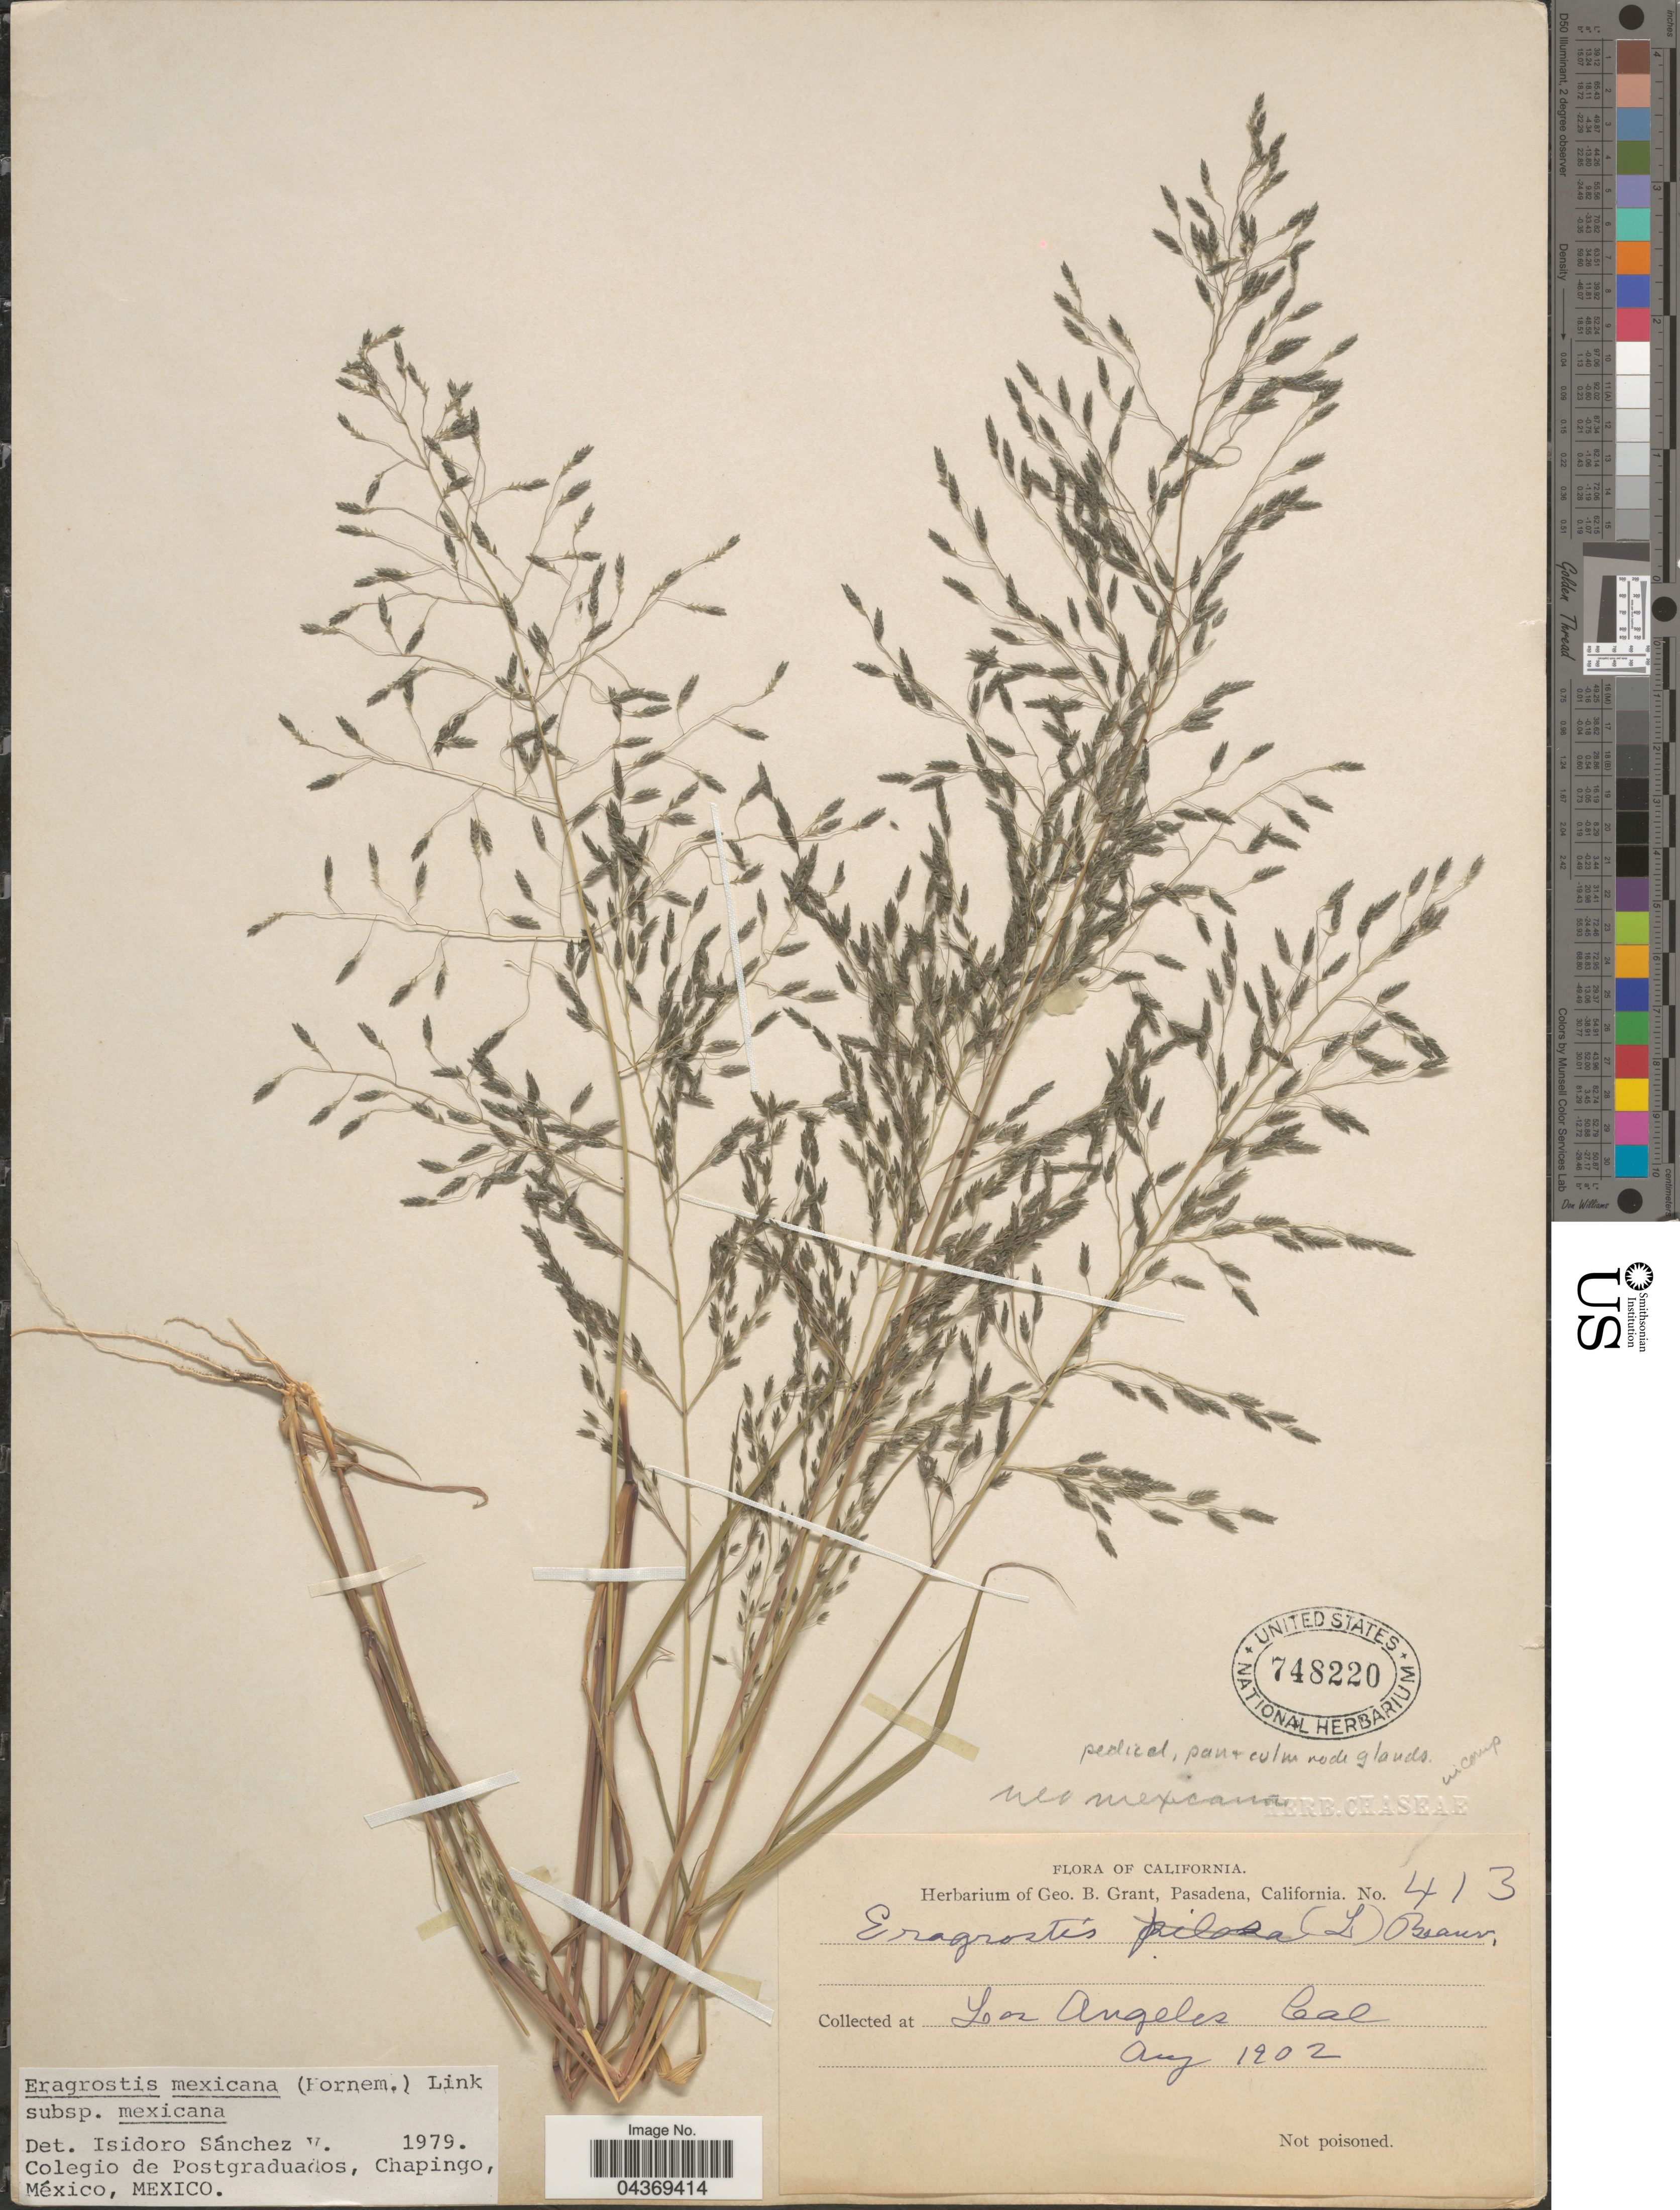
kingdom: Plantae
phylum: Tracheophyta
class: Liliopsida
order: Poales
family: Poaceae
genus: Eragrostis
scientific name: Eragrostis mexicana subsp. mexicana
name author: (Hornem.) Link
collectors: ex herb. Geo. B. Grant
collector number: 413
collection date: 1902-08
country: United States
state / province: California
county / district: Los Angeles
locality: At Los Angeles.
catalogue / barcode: US 748220